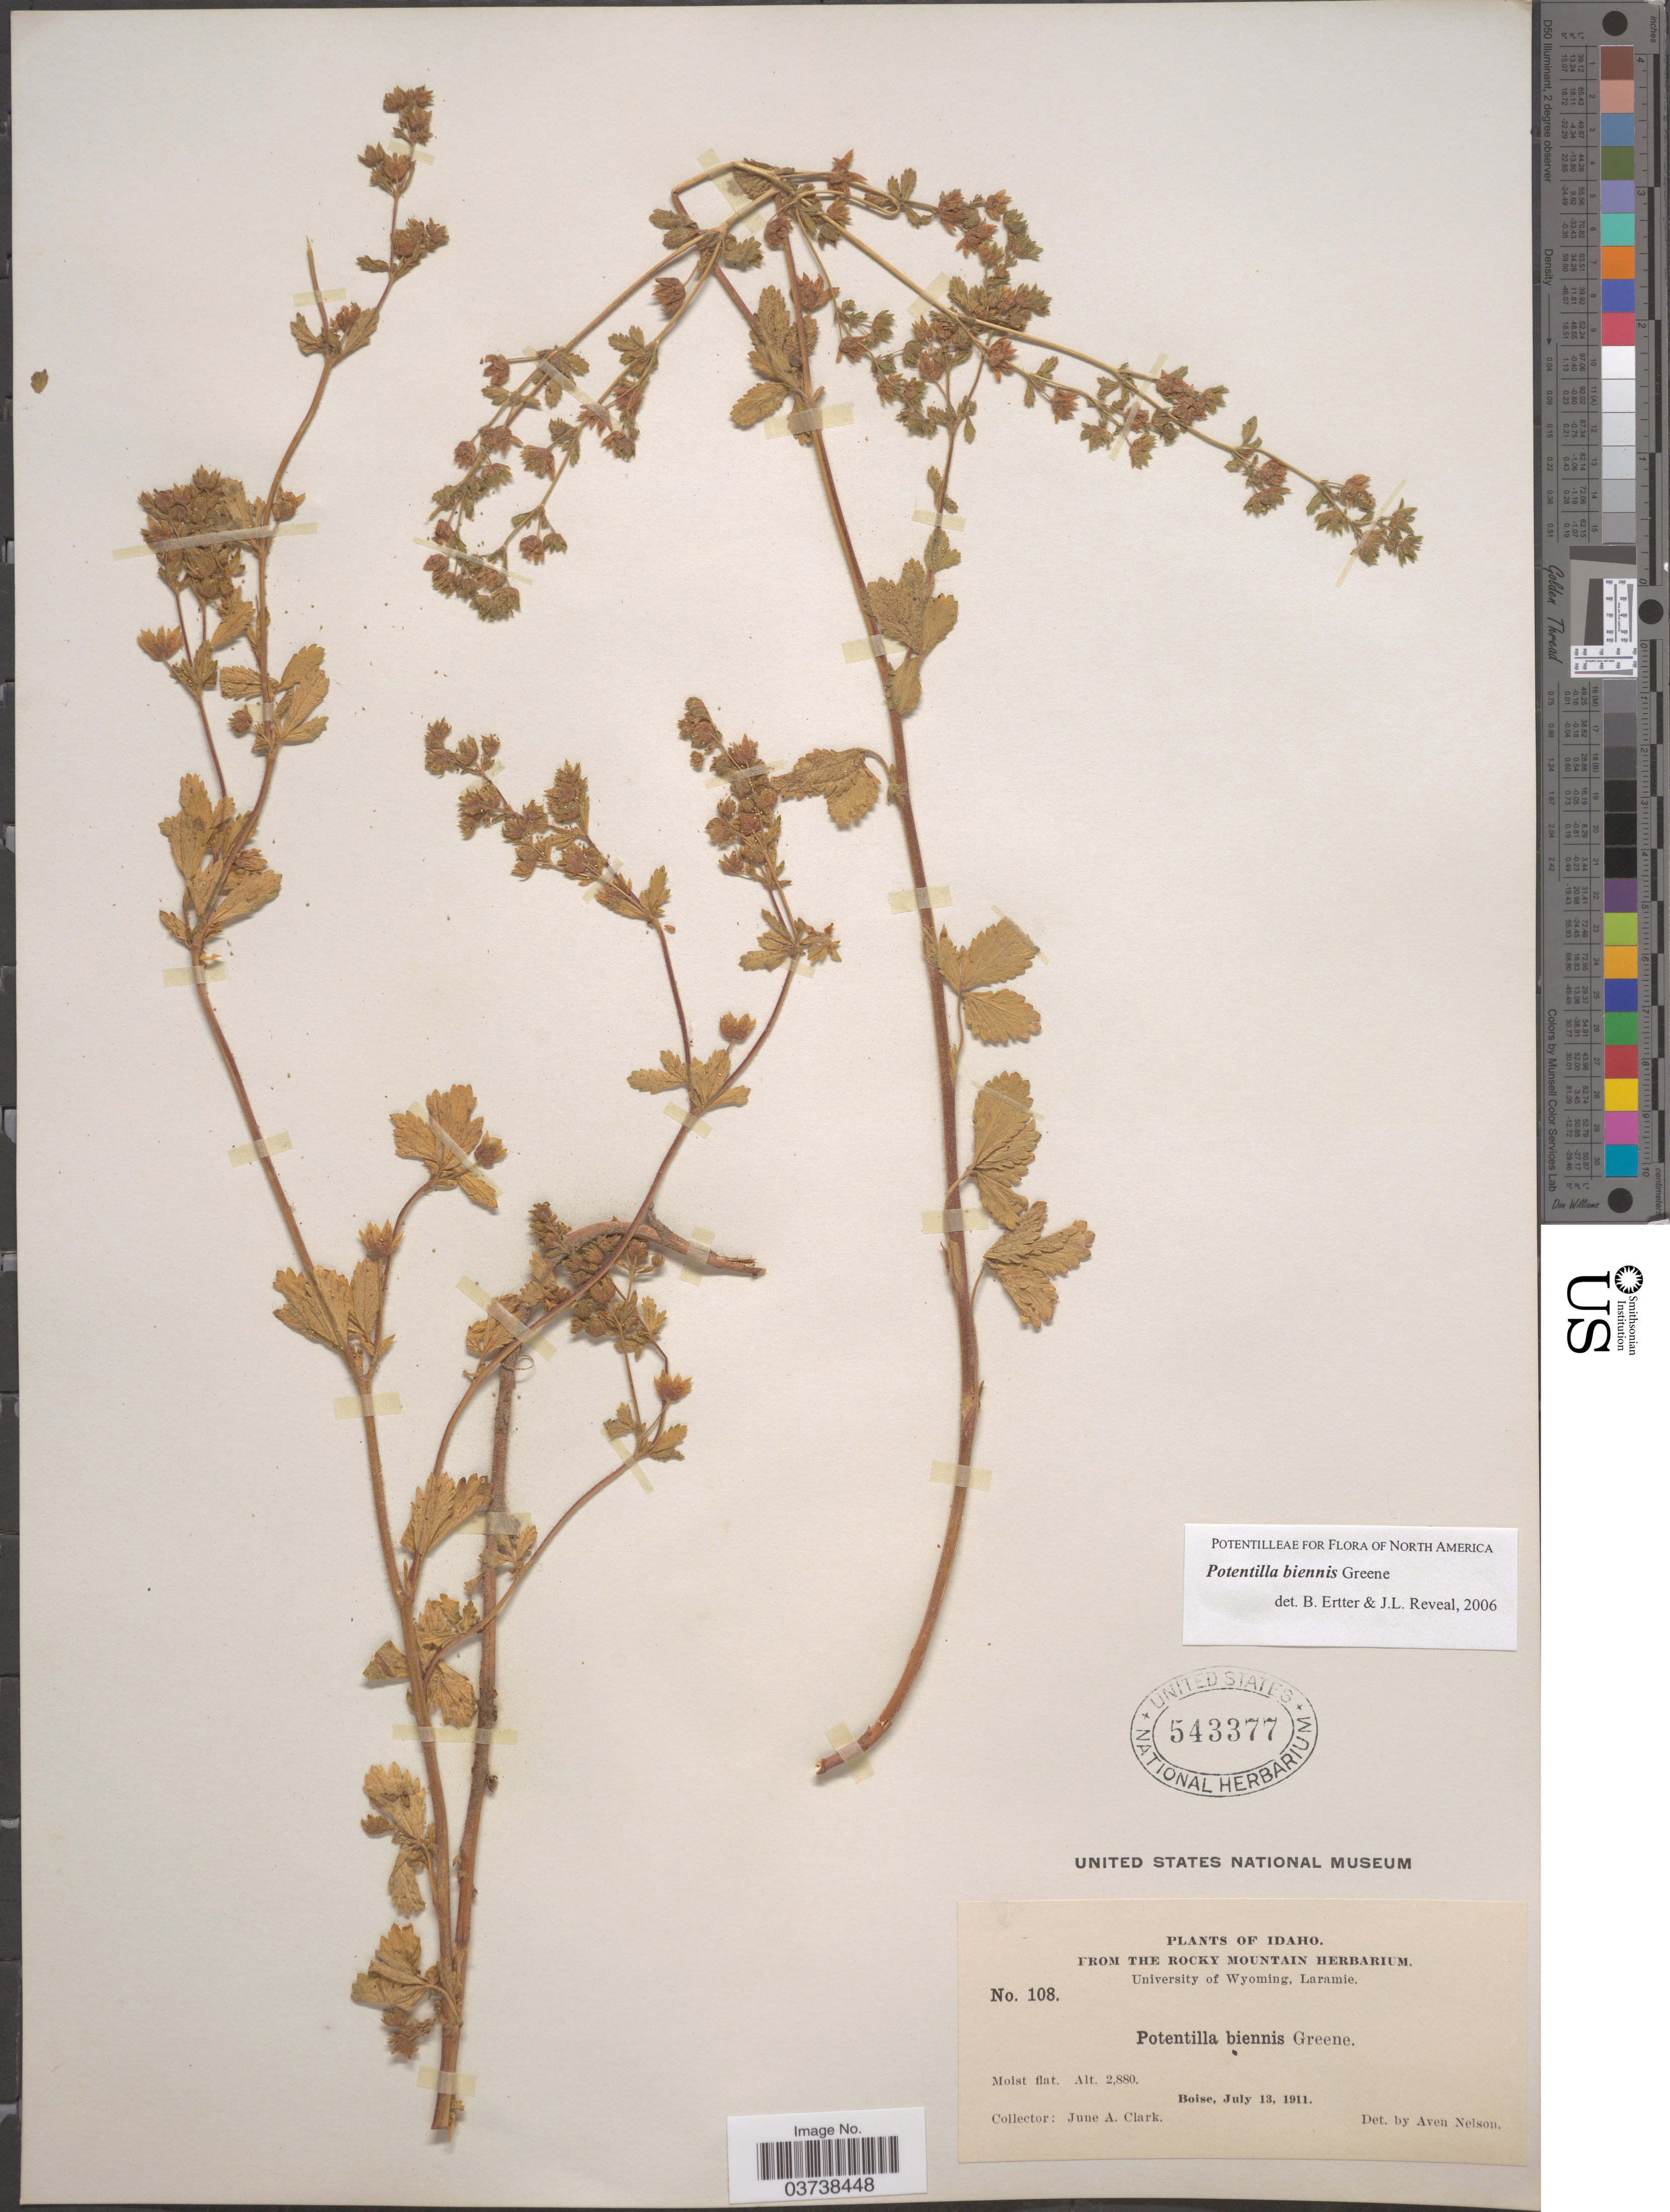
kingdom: Plantae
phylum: Tracheophyta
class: Magnoliopsida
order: Rosales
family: Rosaceae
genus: Potentilla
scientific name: Potentilla biennis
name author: Greene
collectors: J. A. Clark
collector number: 108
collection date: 1911-07-13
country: United States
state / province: Idaho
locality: Boise.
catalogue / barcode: US 543377